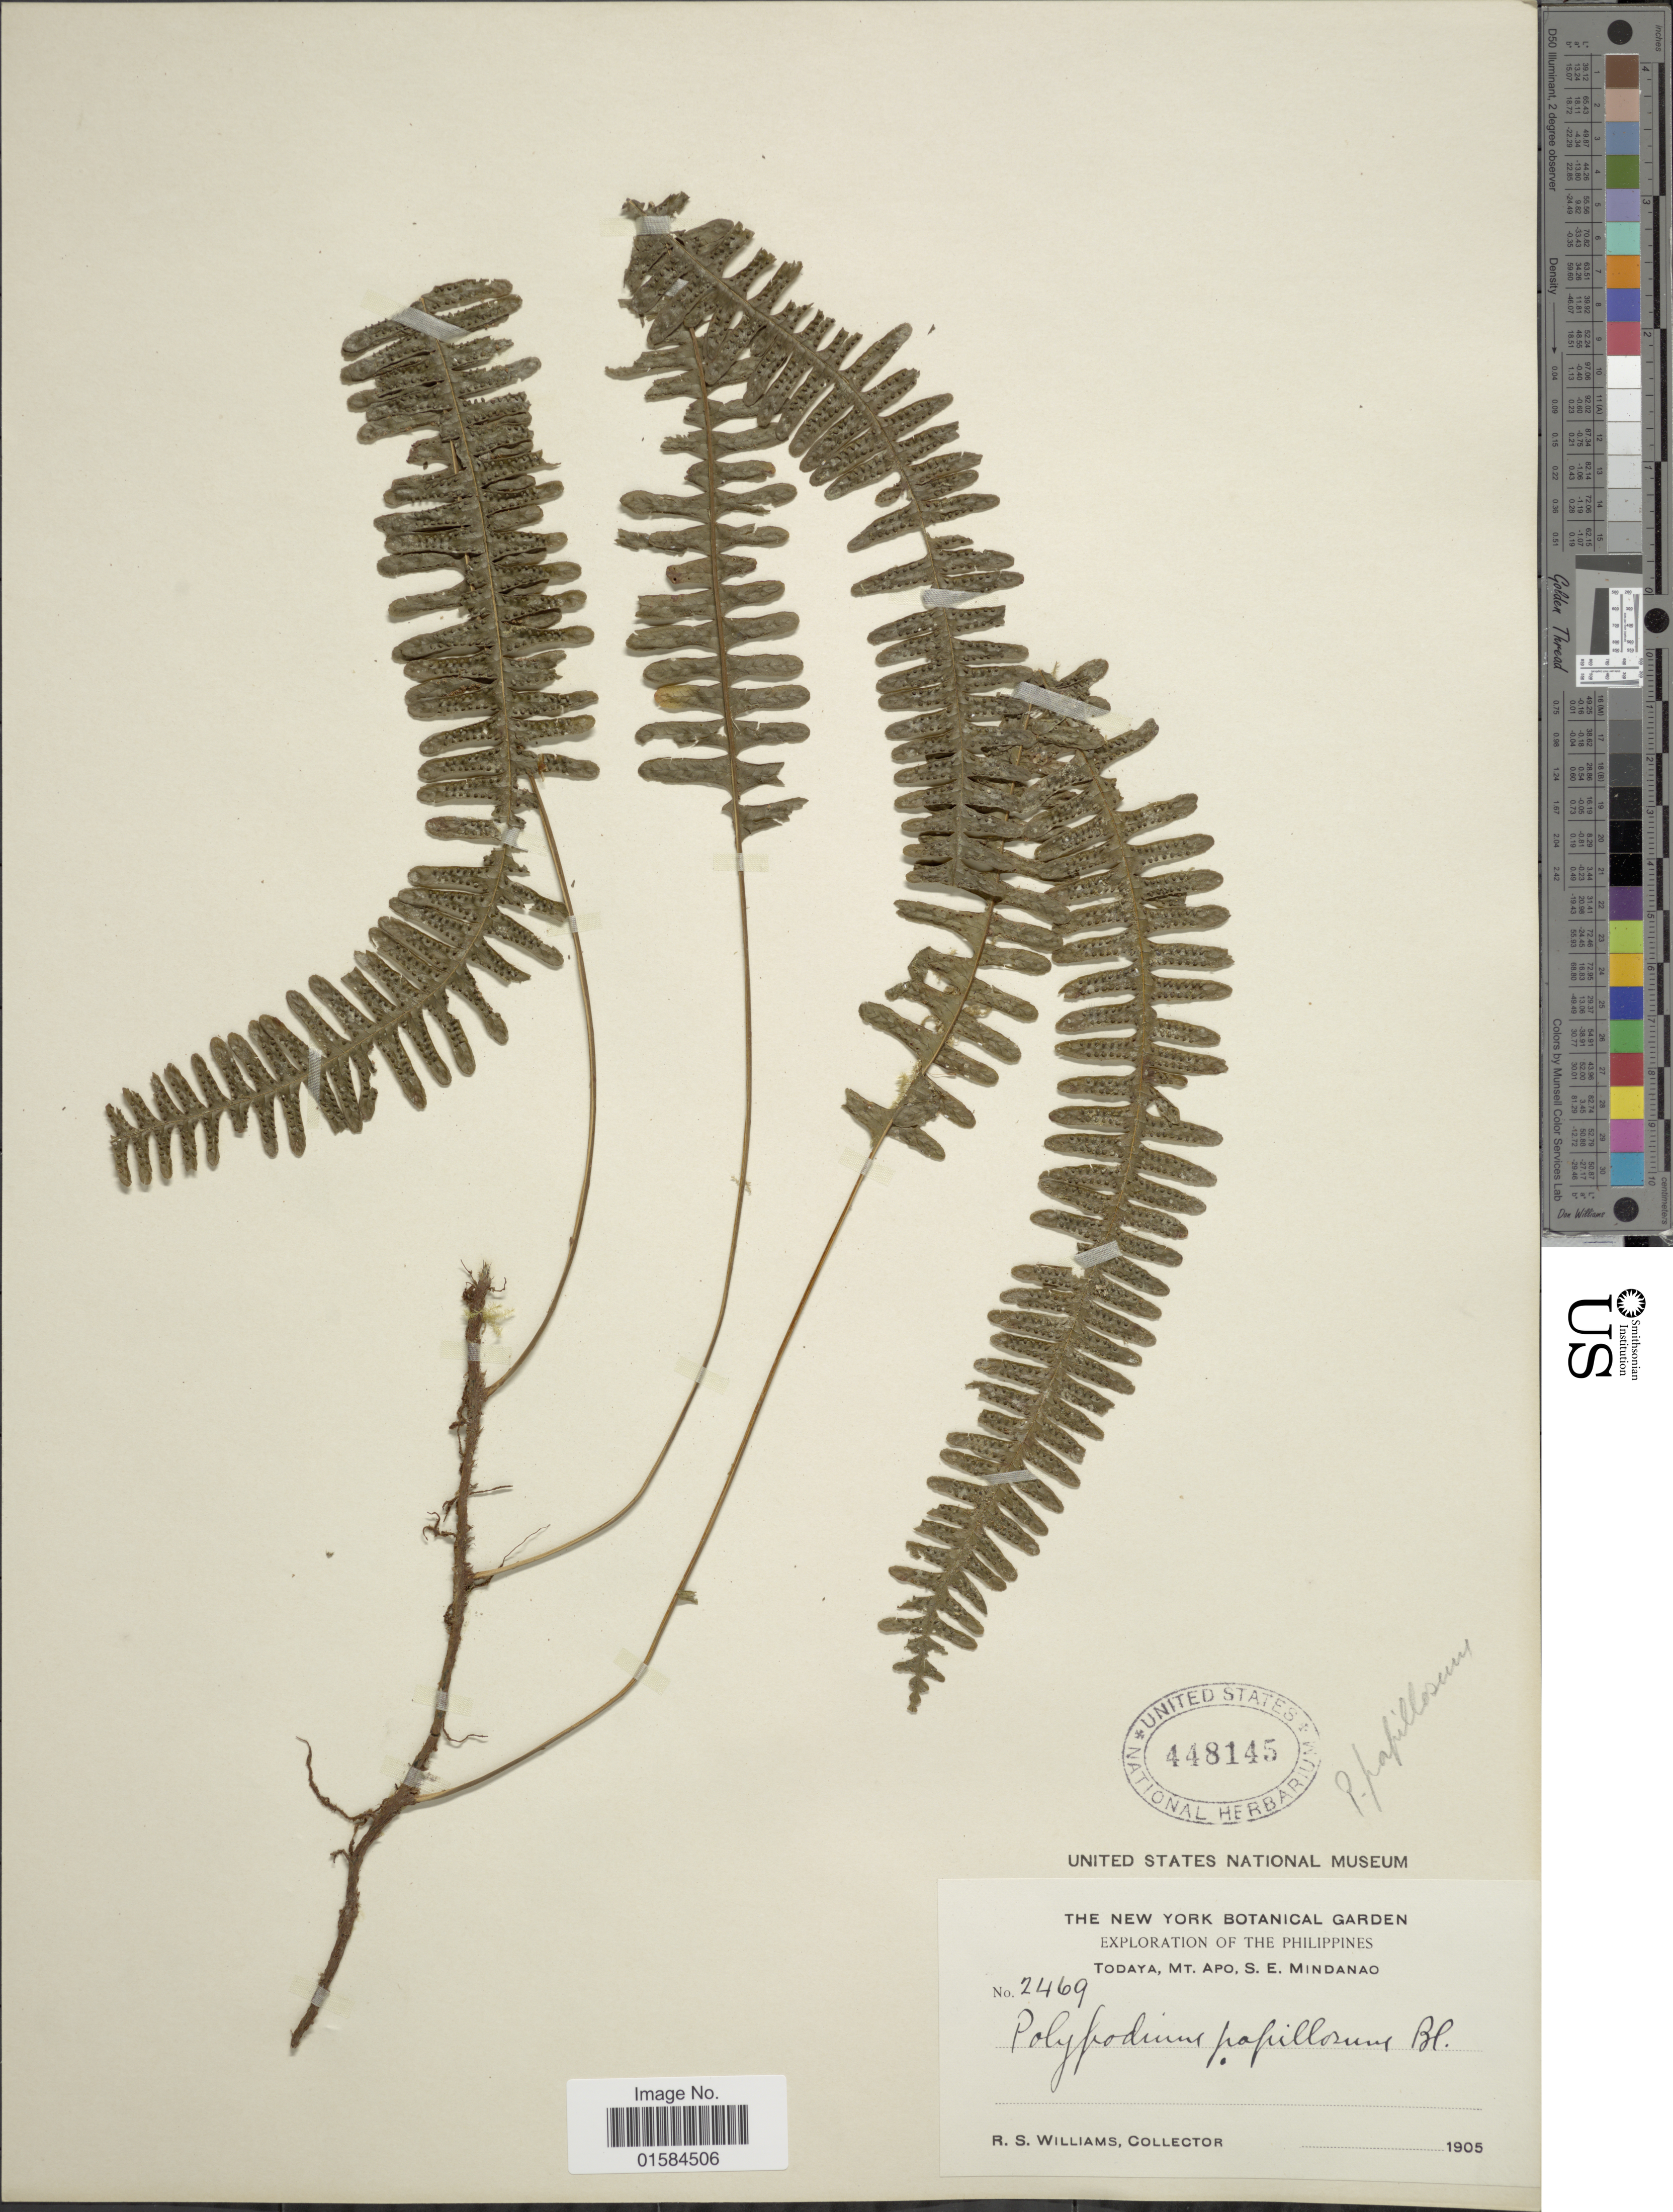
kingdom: Plantae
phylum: Tracheophyta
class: Polypodiopsida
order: Polypodiales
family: Polypodiaceae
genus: Thylacopteris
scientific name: Thylacopteris papillosa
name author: (Blume) Kunze ex J. Sm.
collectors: R. S. Williams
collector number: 2469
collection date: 1905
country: Philippines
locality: Todaya, Mt. Apo, S. E. Mindanao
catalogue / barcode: US 448145